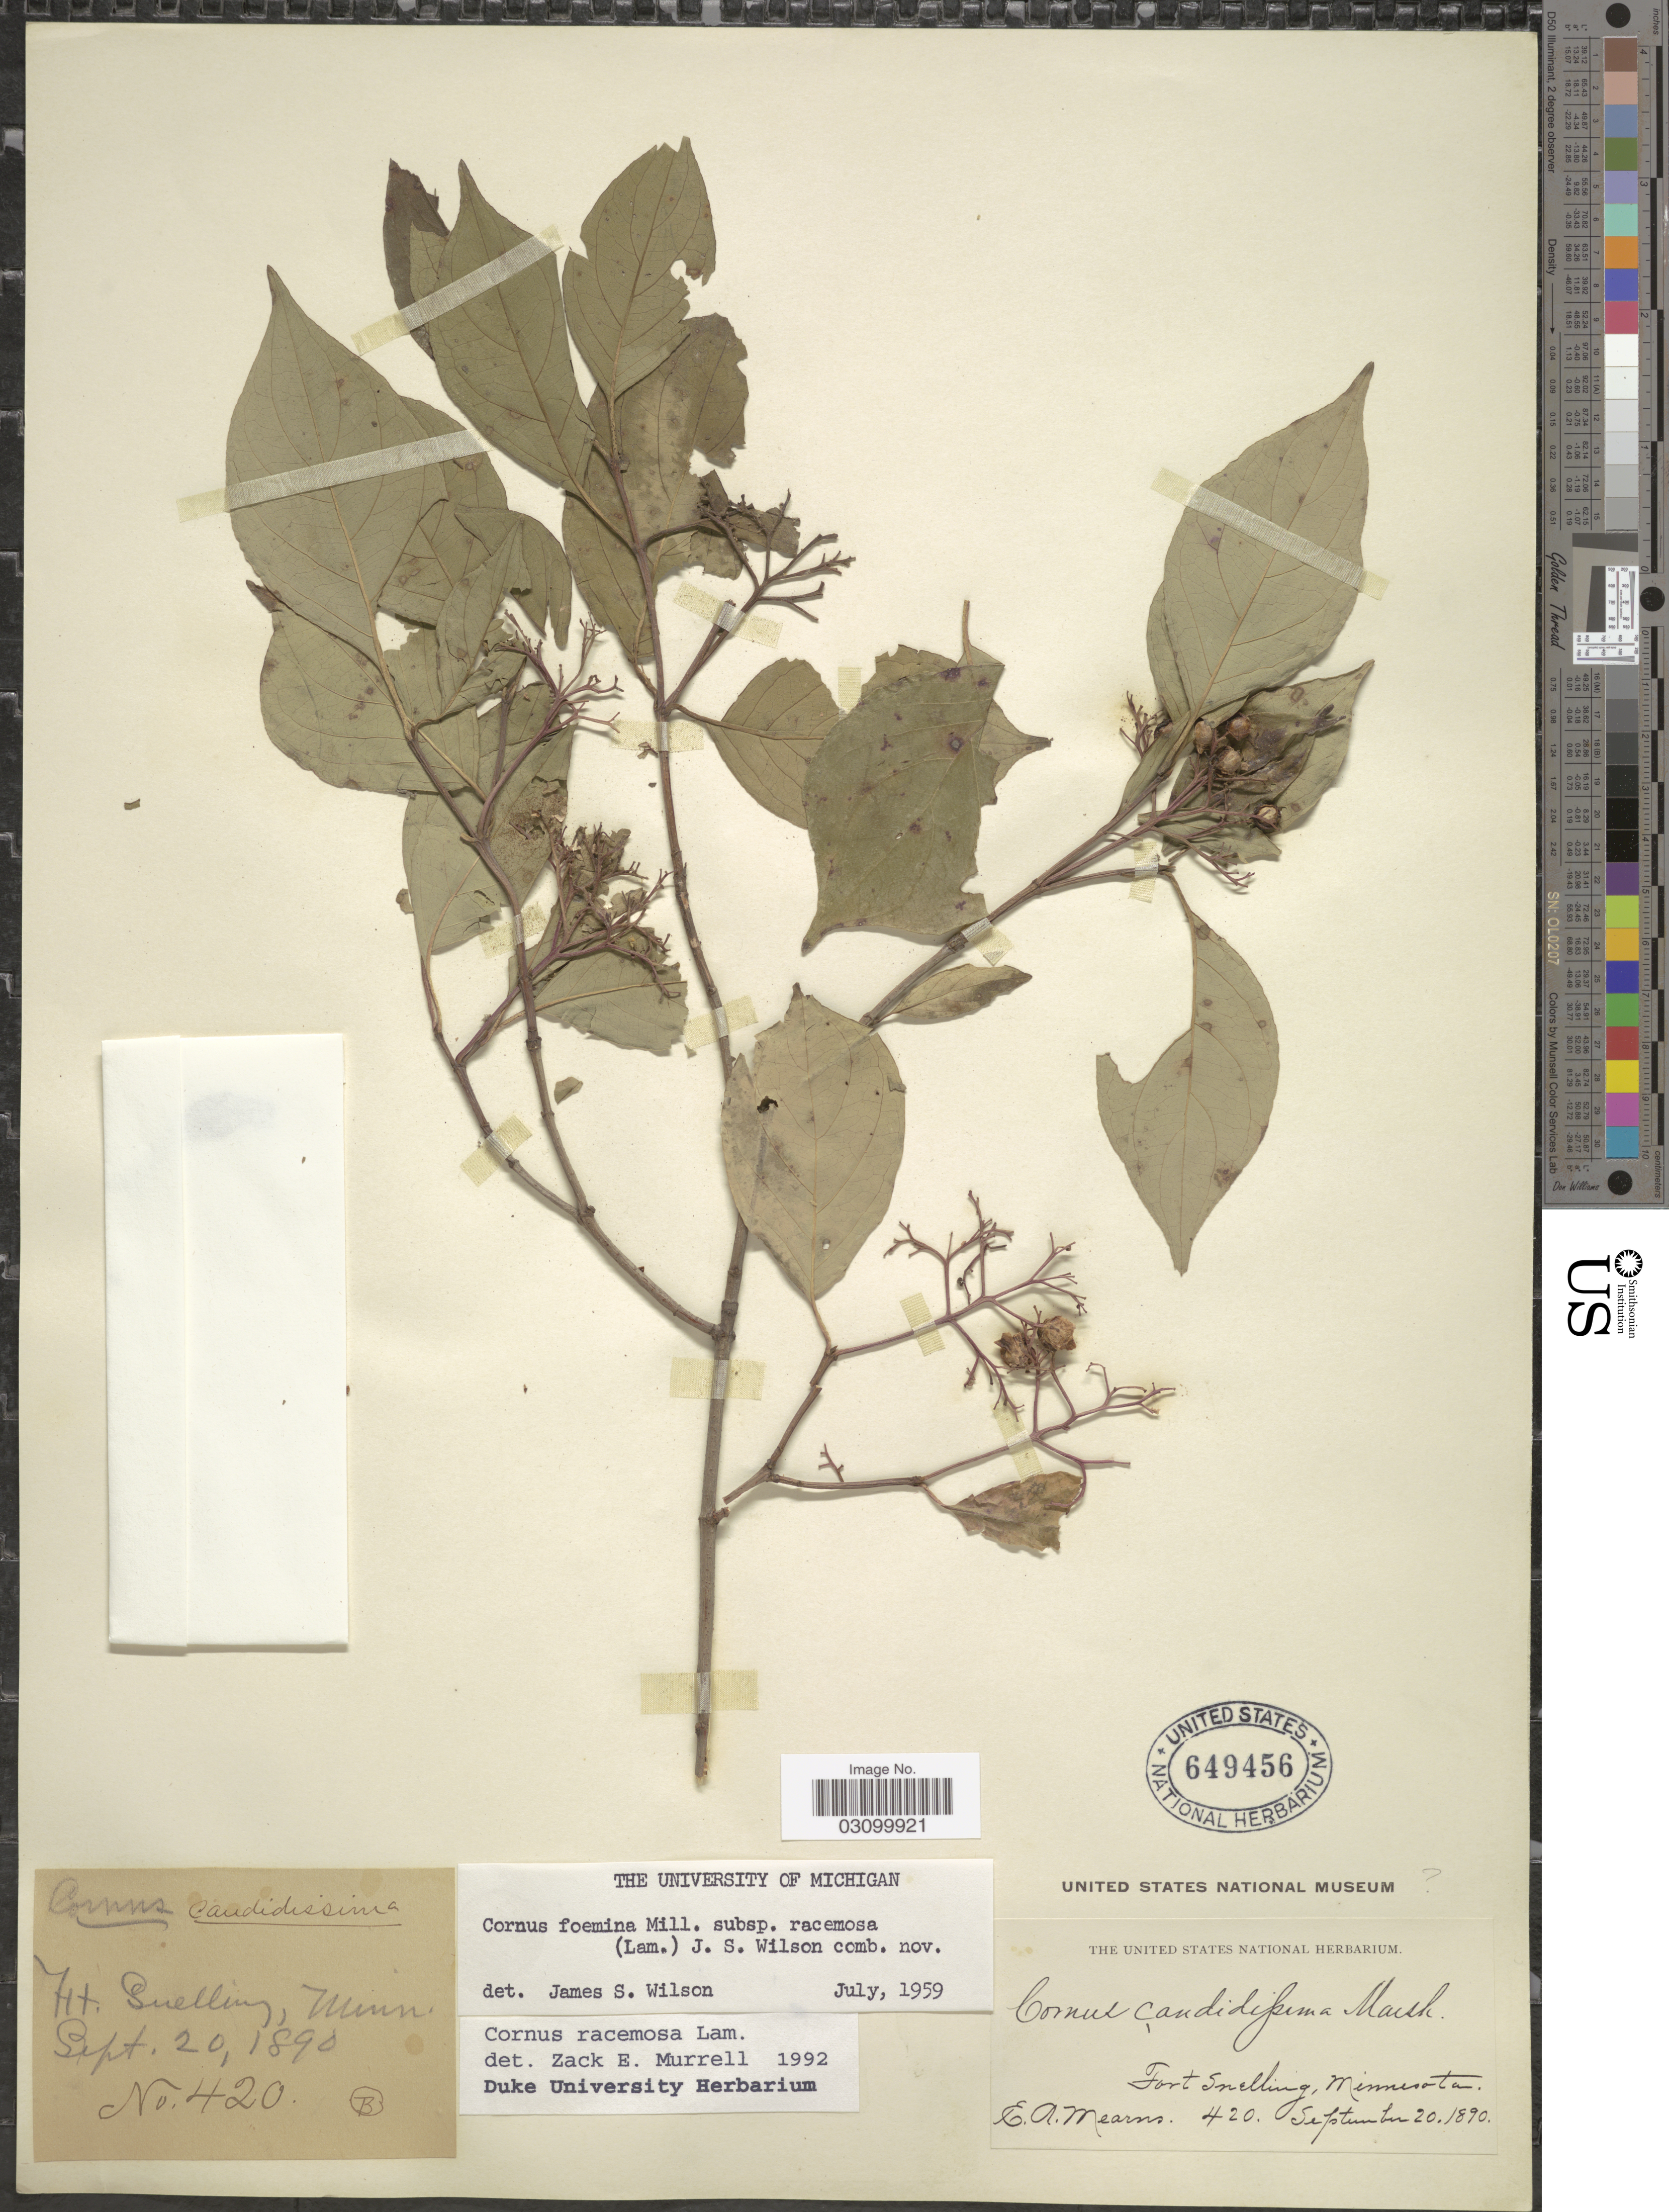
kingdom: Plantae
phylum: Tracheophyta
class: Magnoliopsida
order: Cornales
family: Cornaceae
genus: Cornus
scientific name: Cornus racemosa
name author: Lam.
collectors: E. A. Mearns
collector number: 420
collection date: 1890-09-20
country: United States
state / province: Minnesota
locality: Fort Snelling.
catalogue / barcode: US 649456